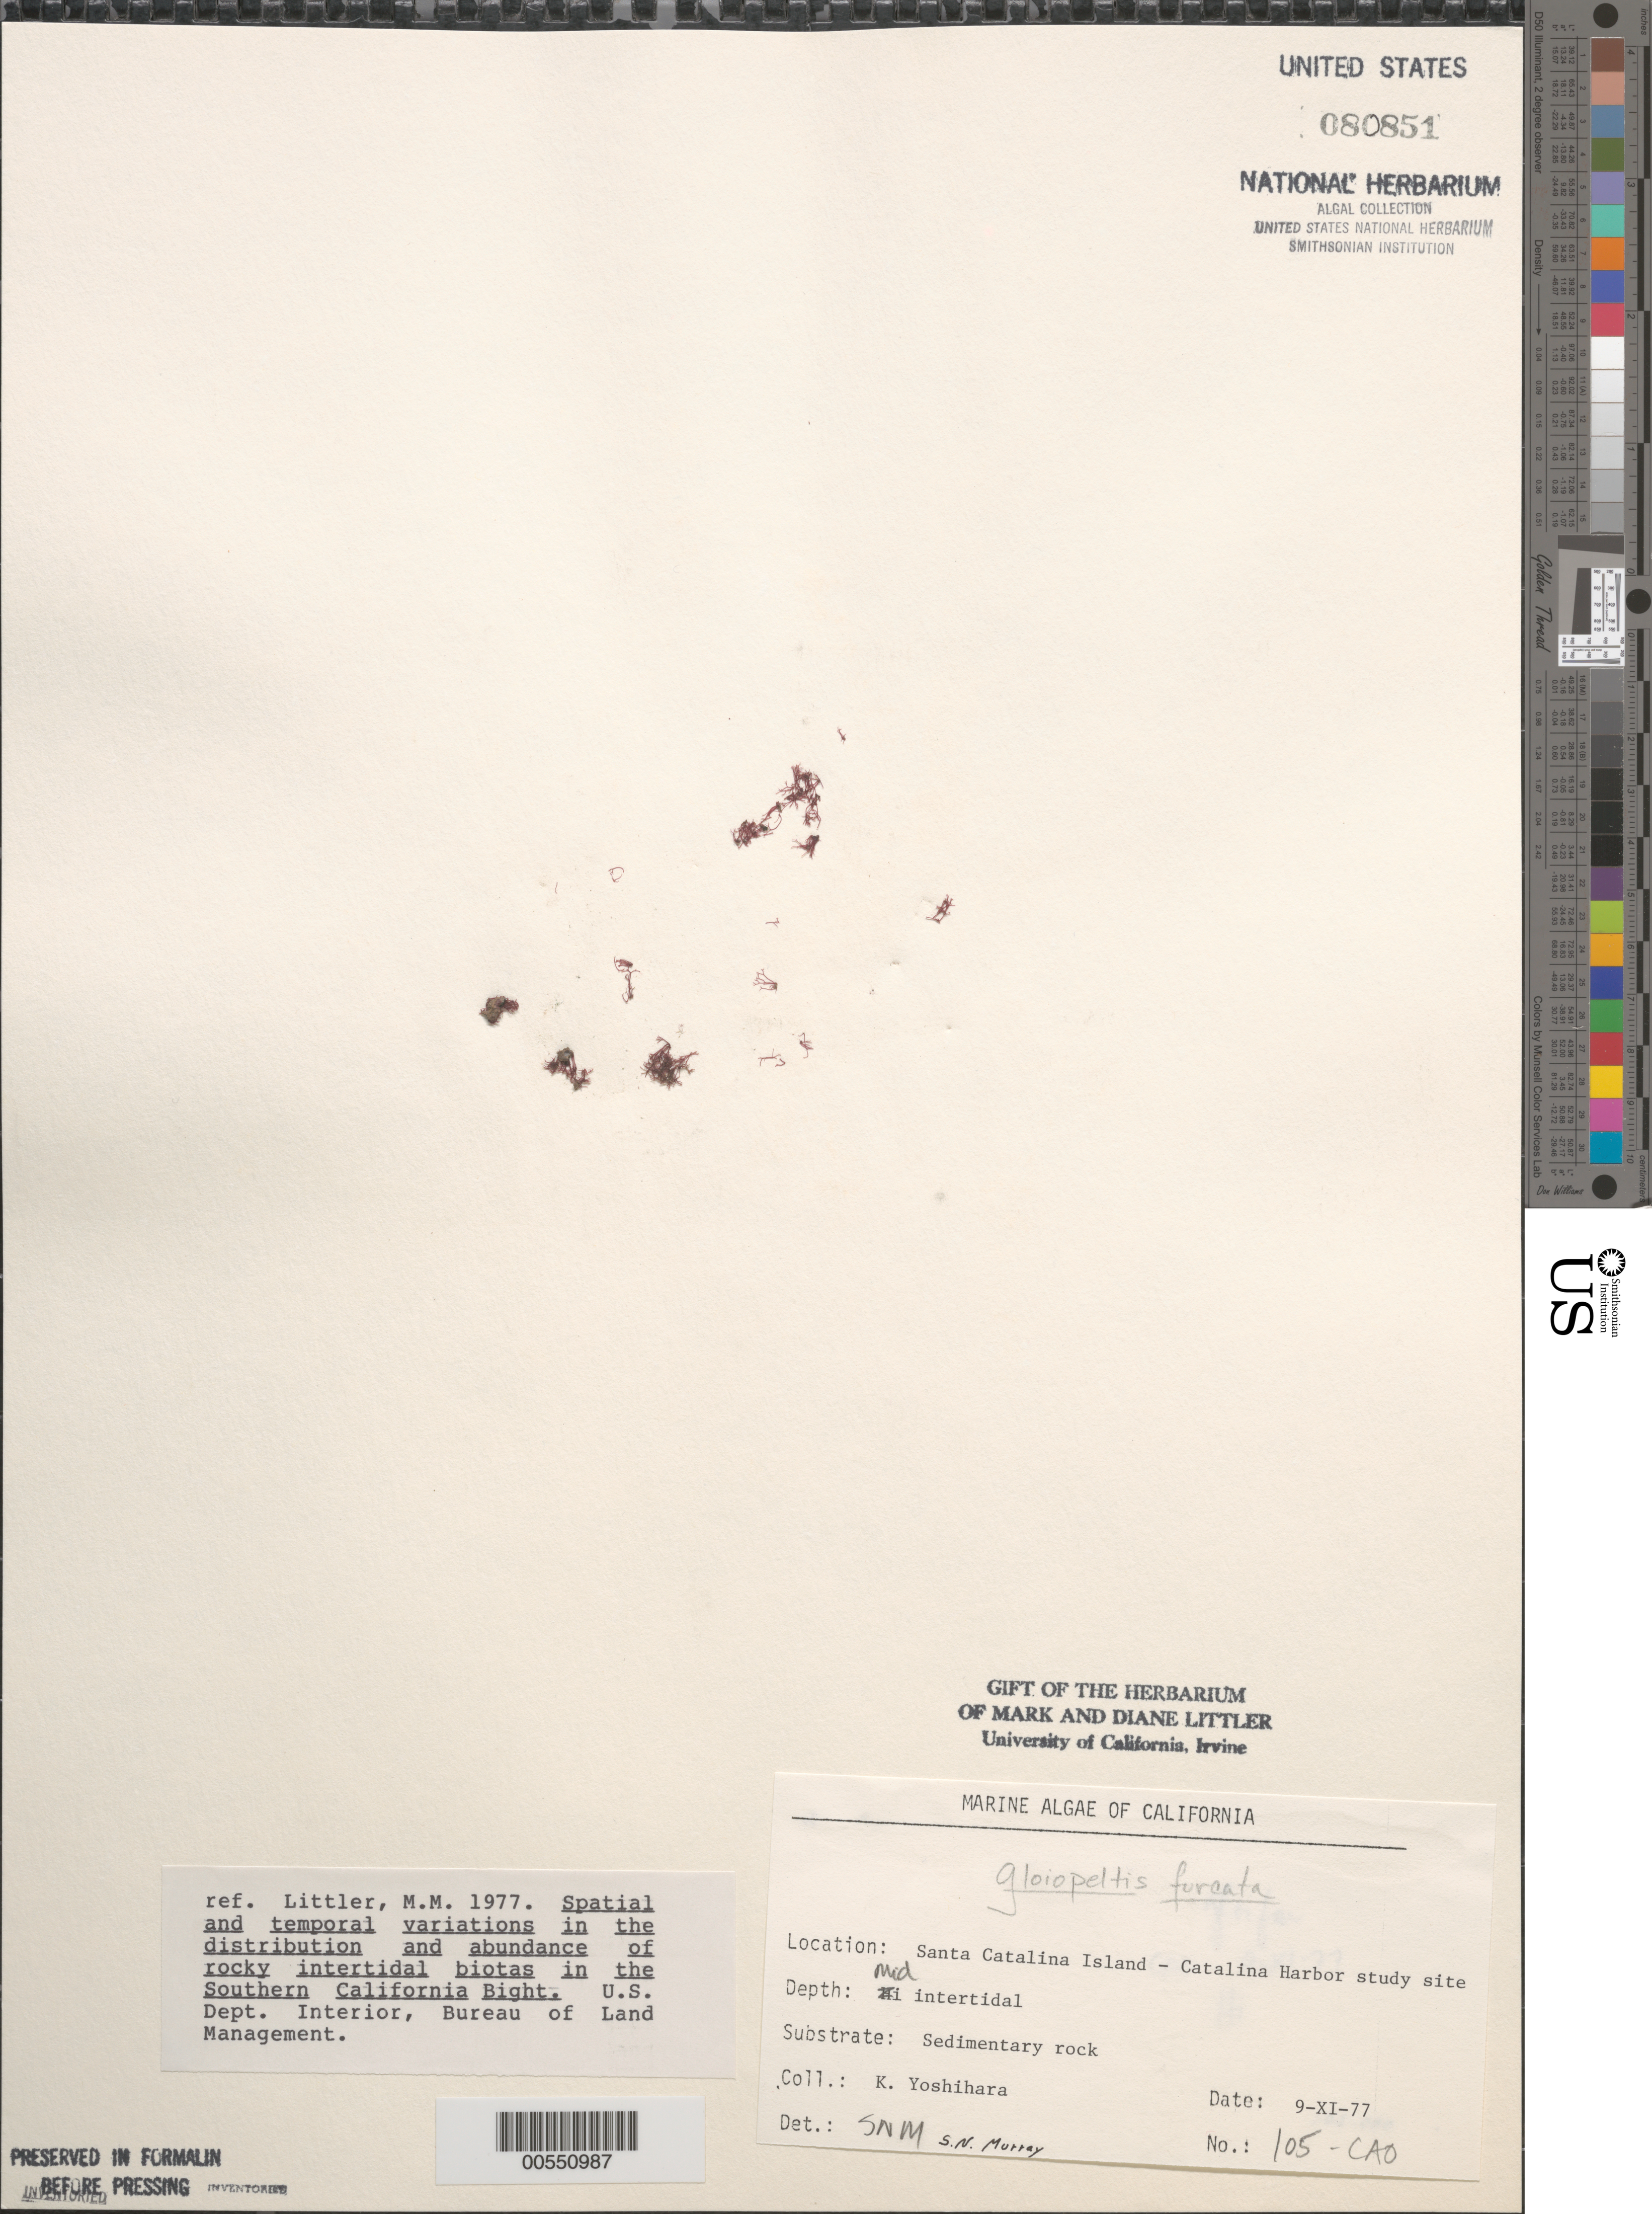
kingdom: Plantae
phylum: Rhodophyta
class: Florideophyceae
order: Gigartinales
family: Endocladiaceae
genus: Gloiopeltis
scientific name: Gloiopeltis furcata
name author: (Postels & Rupr.) J. Agardh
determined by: Murray, S. N.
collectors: K. Yoshihara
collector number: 105-cao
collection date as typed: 09 Nov 1977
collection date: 1977-11-09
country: United States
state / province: California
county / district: Los Angeles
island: Santa Catalina Island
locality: West side of Catalina Harbor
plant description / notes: BLM-SOCALBIGHT Rocky Intertidal Survey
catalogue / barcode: US 80851